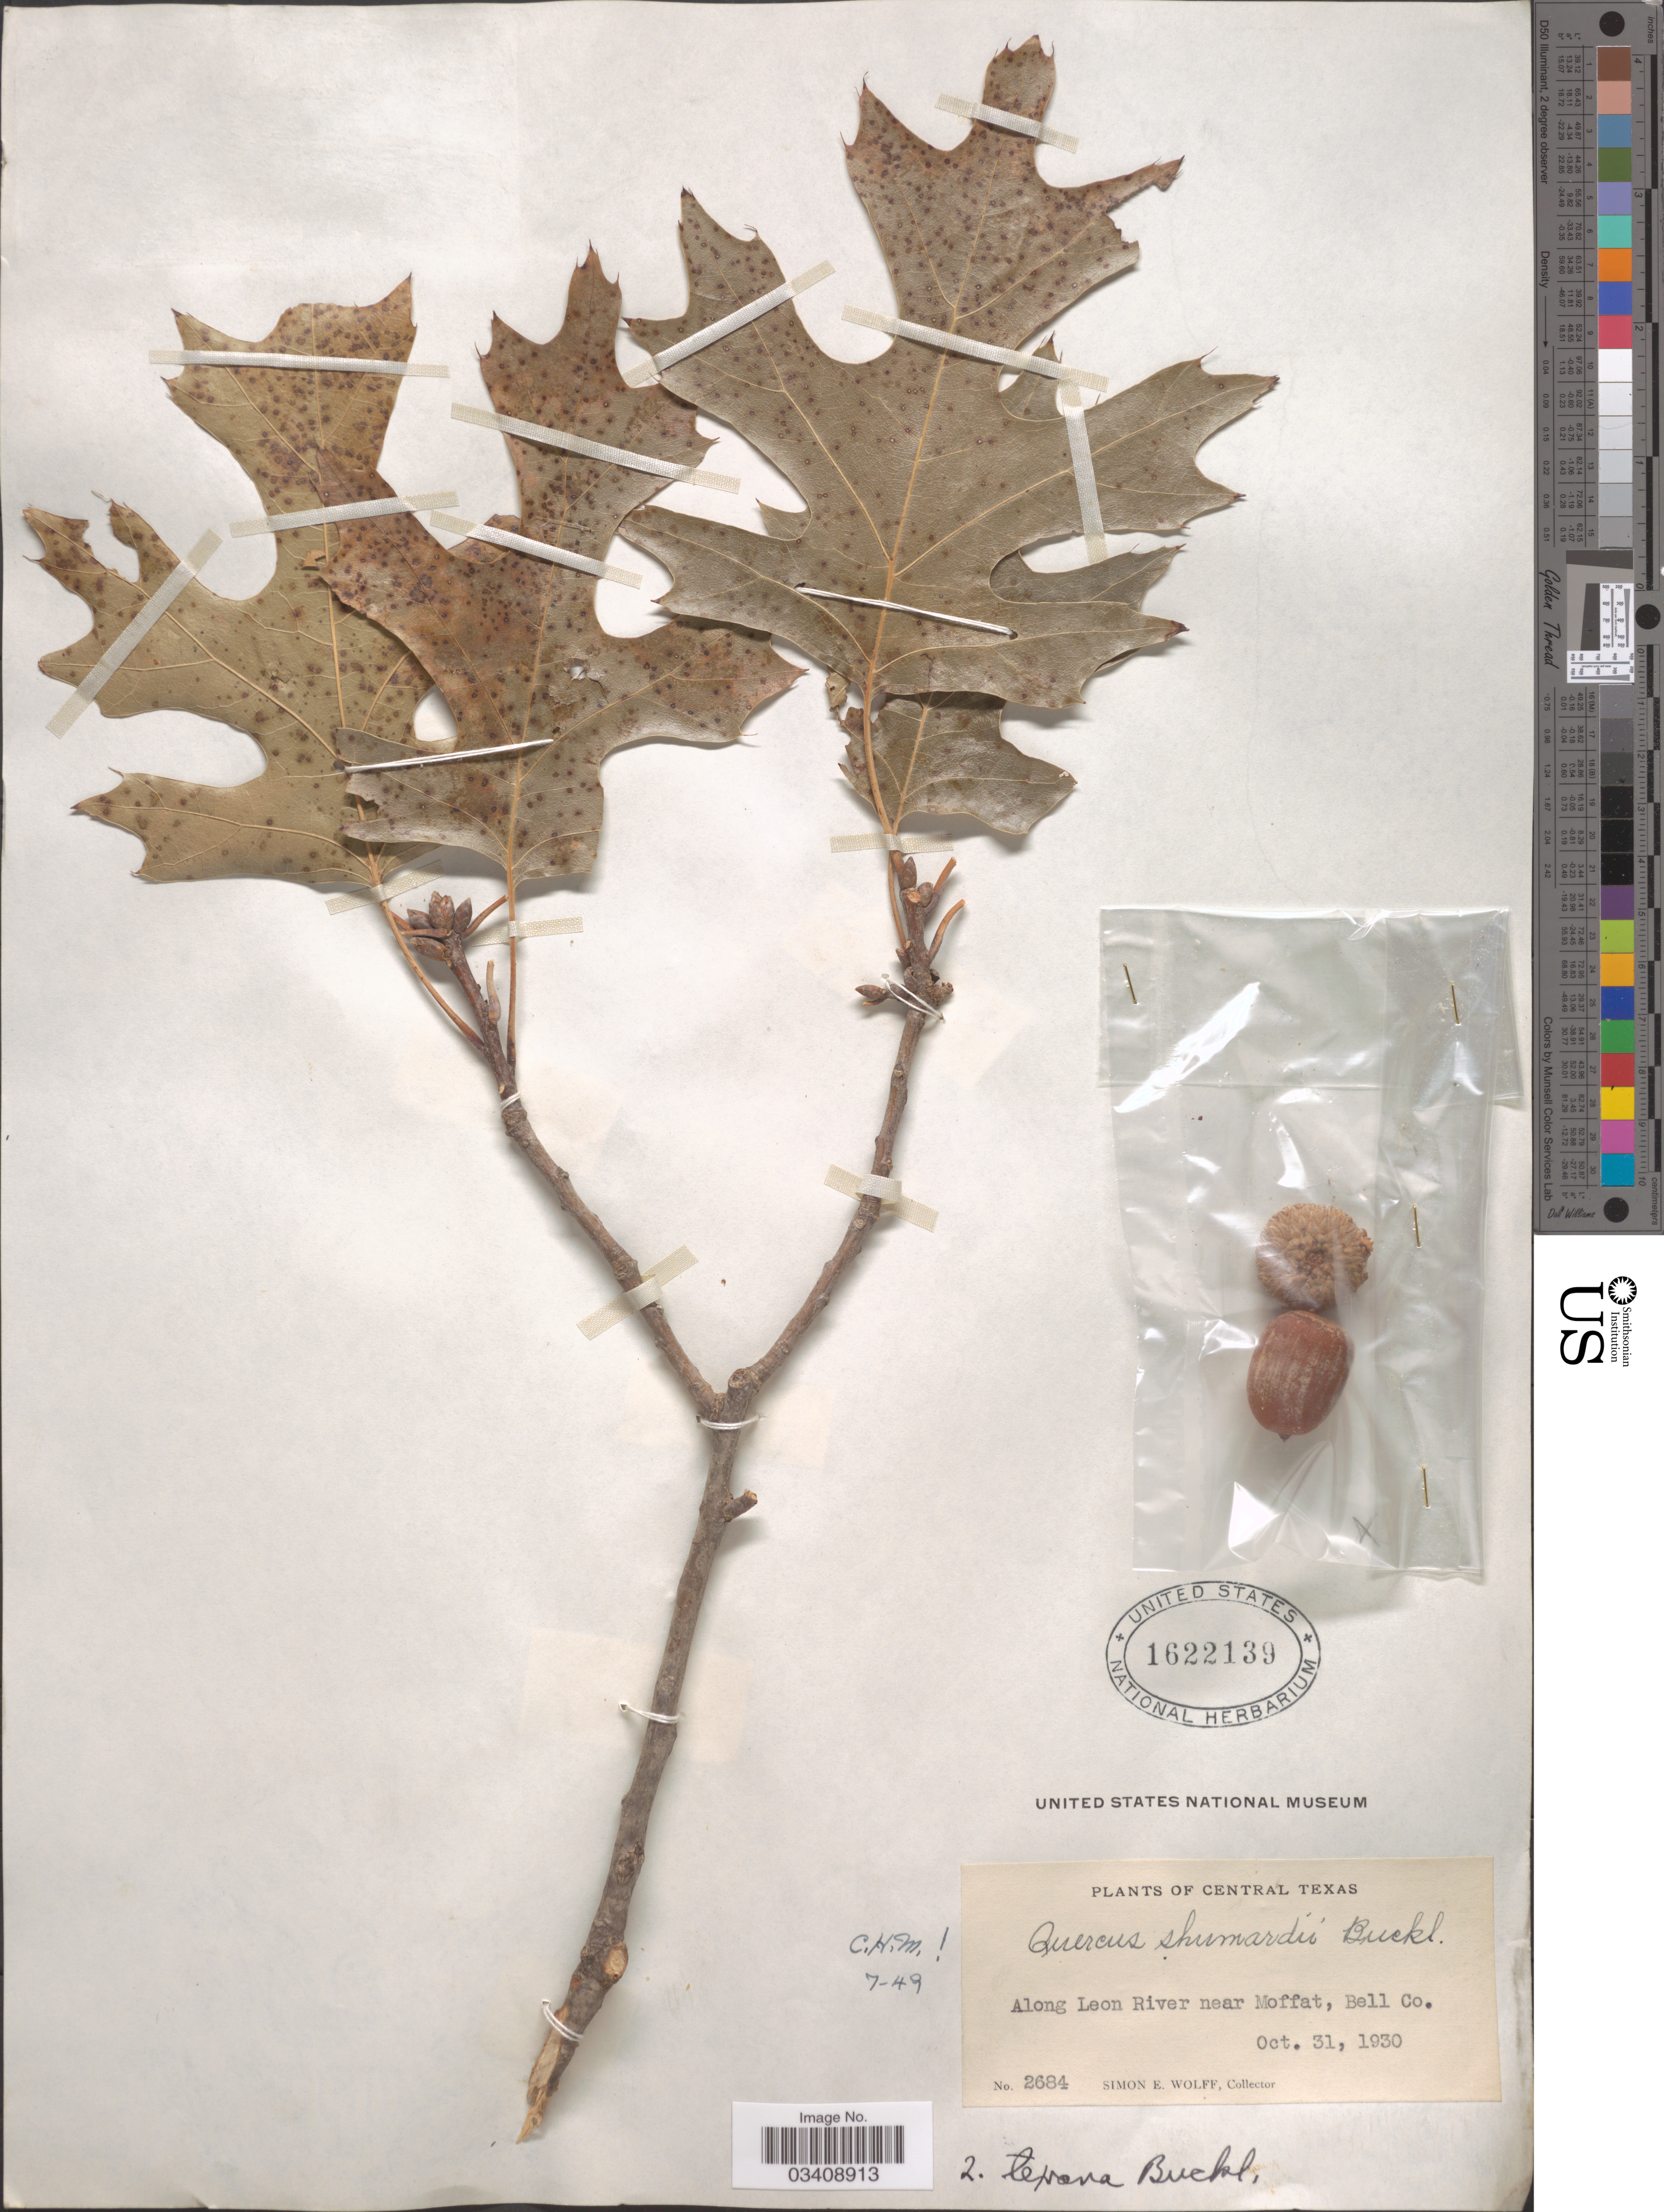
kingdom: Plantae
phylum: Tracheophyta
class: Magnoliopsida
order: Fagales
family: Fagaceae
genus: Quercus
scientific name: Quercus texana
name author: Buckley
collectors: S. E. Wolff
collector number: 2684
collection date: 1930-10-31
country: United States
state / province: Texas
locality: Central Texas. Along Leon River near Moffat, Bell Co.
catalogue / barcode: US 1622139